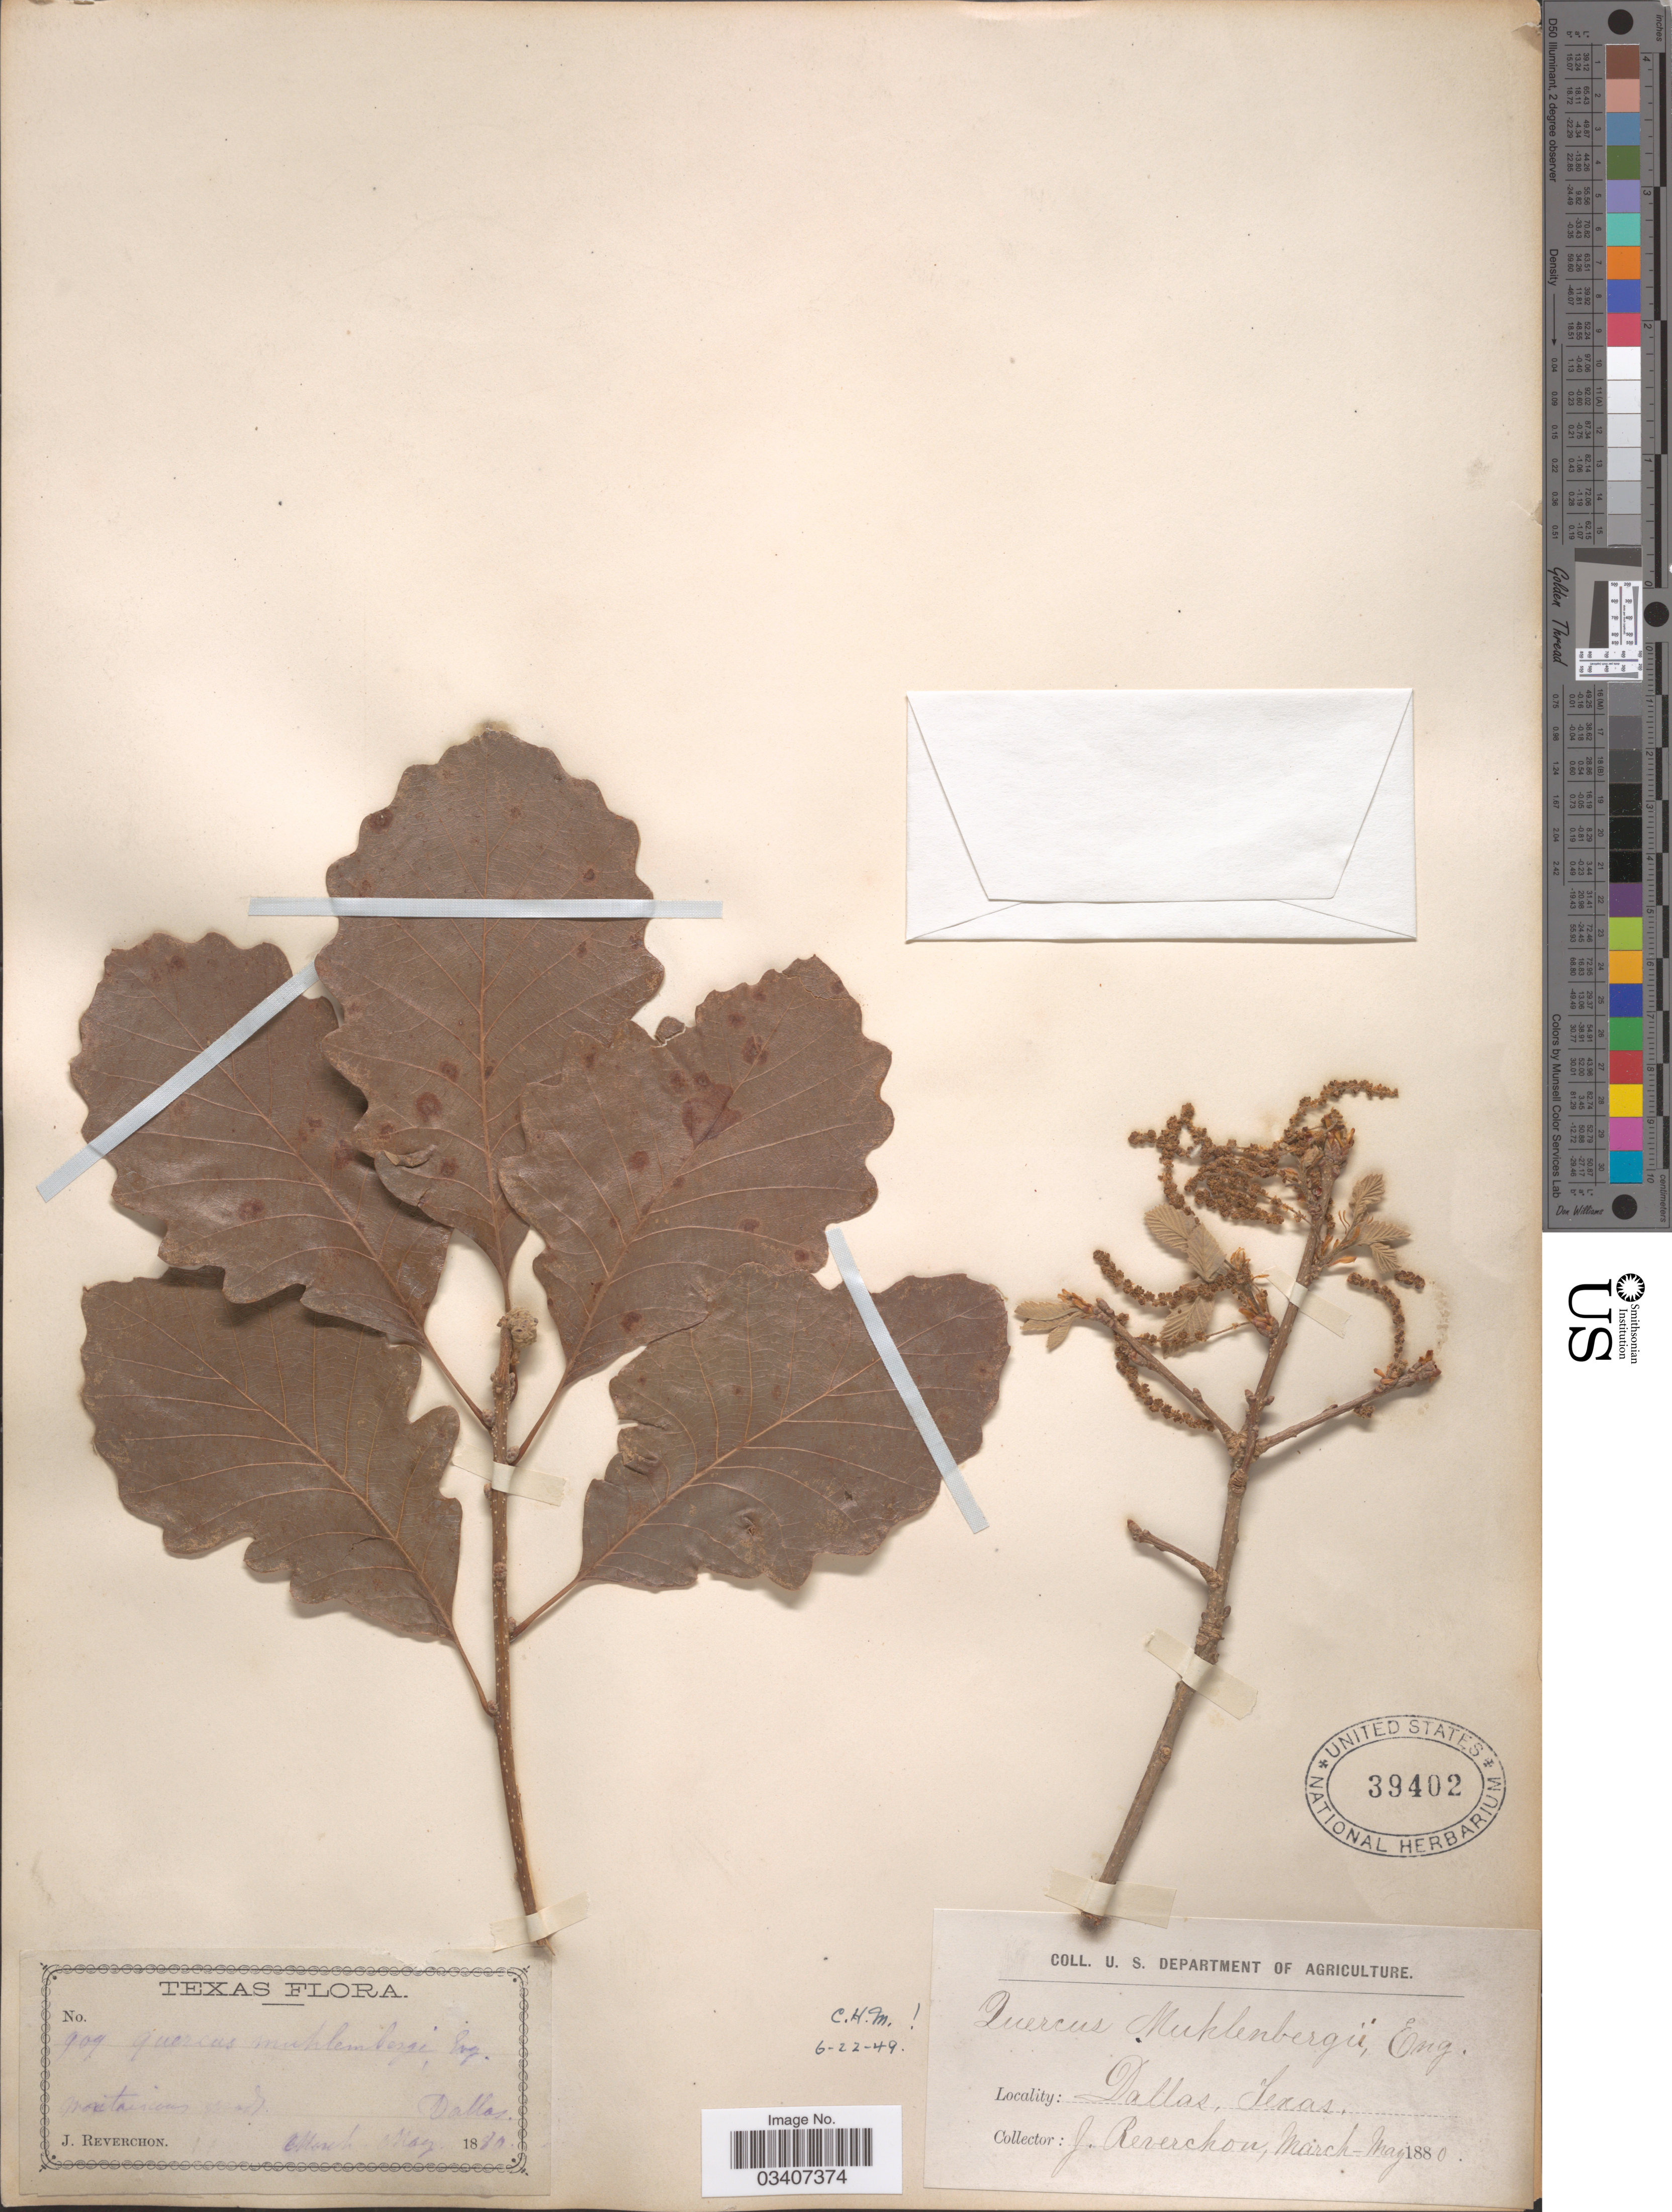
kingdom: Plantae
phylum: Tracheophyta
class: Magnoliopsida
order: Fagales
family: Fagaceae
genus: Quercus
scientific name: Quercus muehlenbergii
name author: Engelm.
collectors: J. Reverchon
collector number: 909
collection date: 1880-03/1880-05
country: United States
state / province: Texas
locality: Dallas.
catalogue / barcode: US 39402